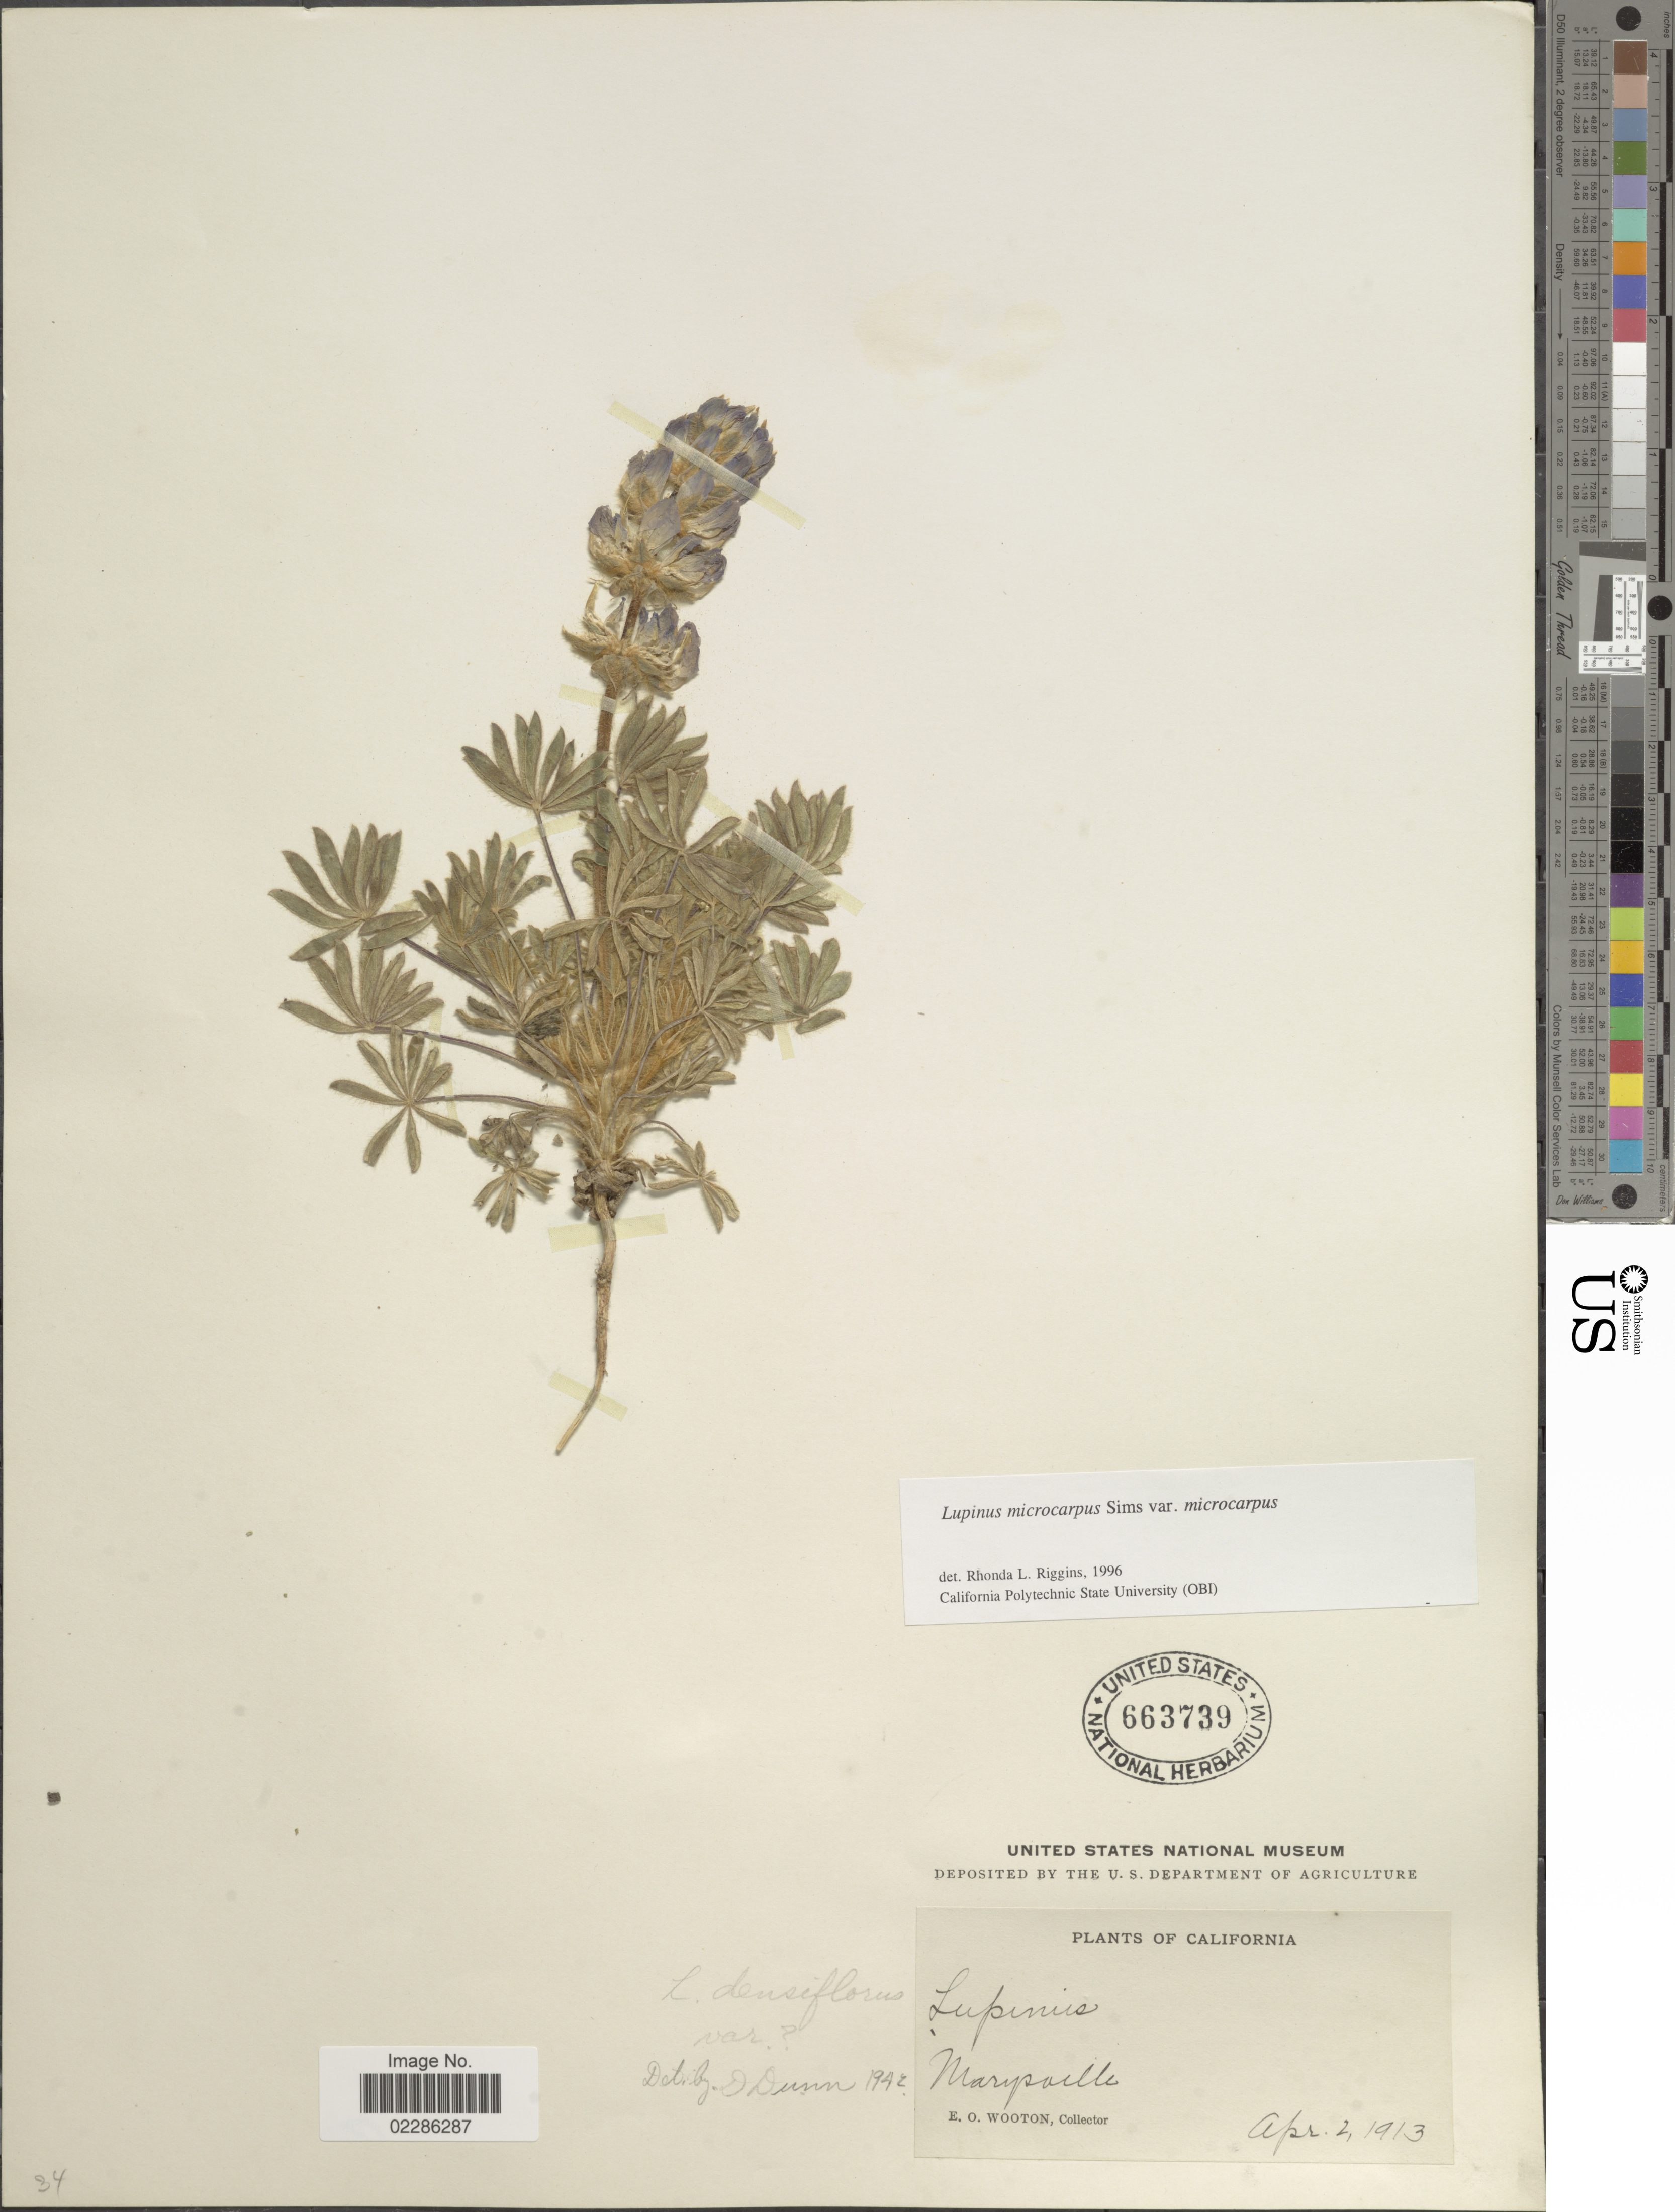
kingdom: Plantae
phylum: Tracheophyta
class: Magnoliopsida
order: Fabales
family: Fabaceae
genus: Lupinus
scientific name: Lupinus microcarpus var. microcarpus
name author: Sims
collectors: E. O. Wooton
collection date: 1913-04-02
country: United States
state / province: California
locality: Marpaille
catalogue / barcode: US 663739